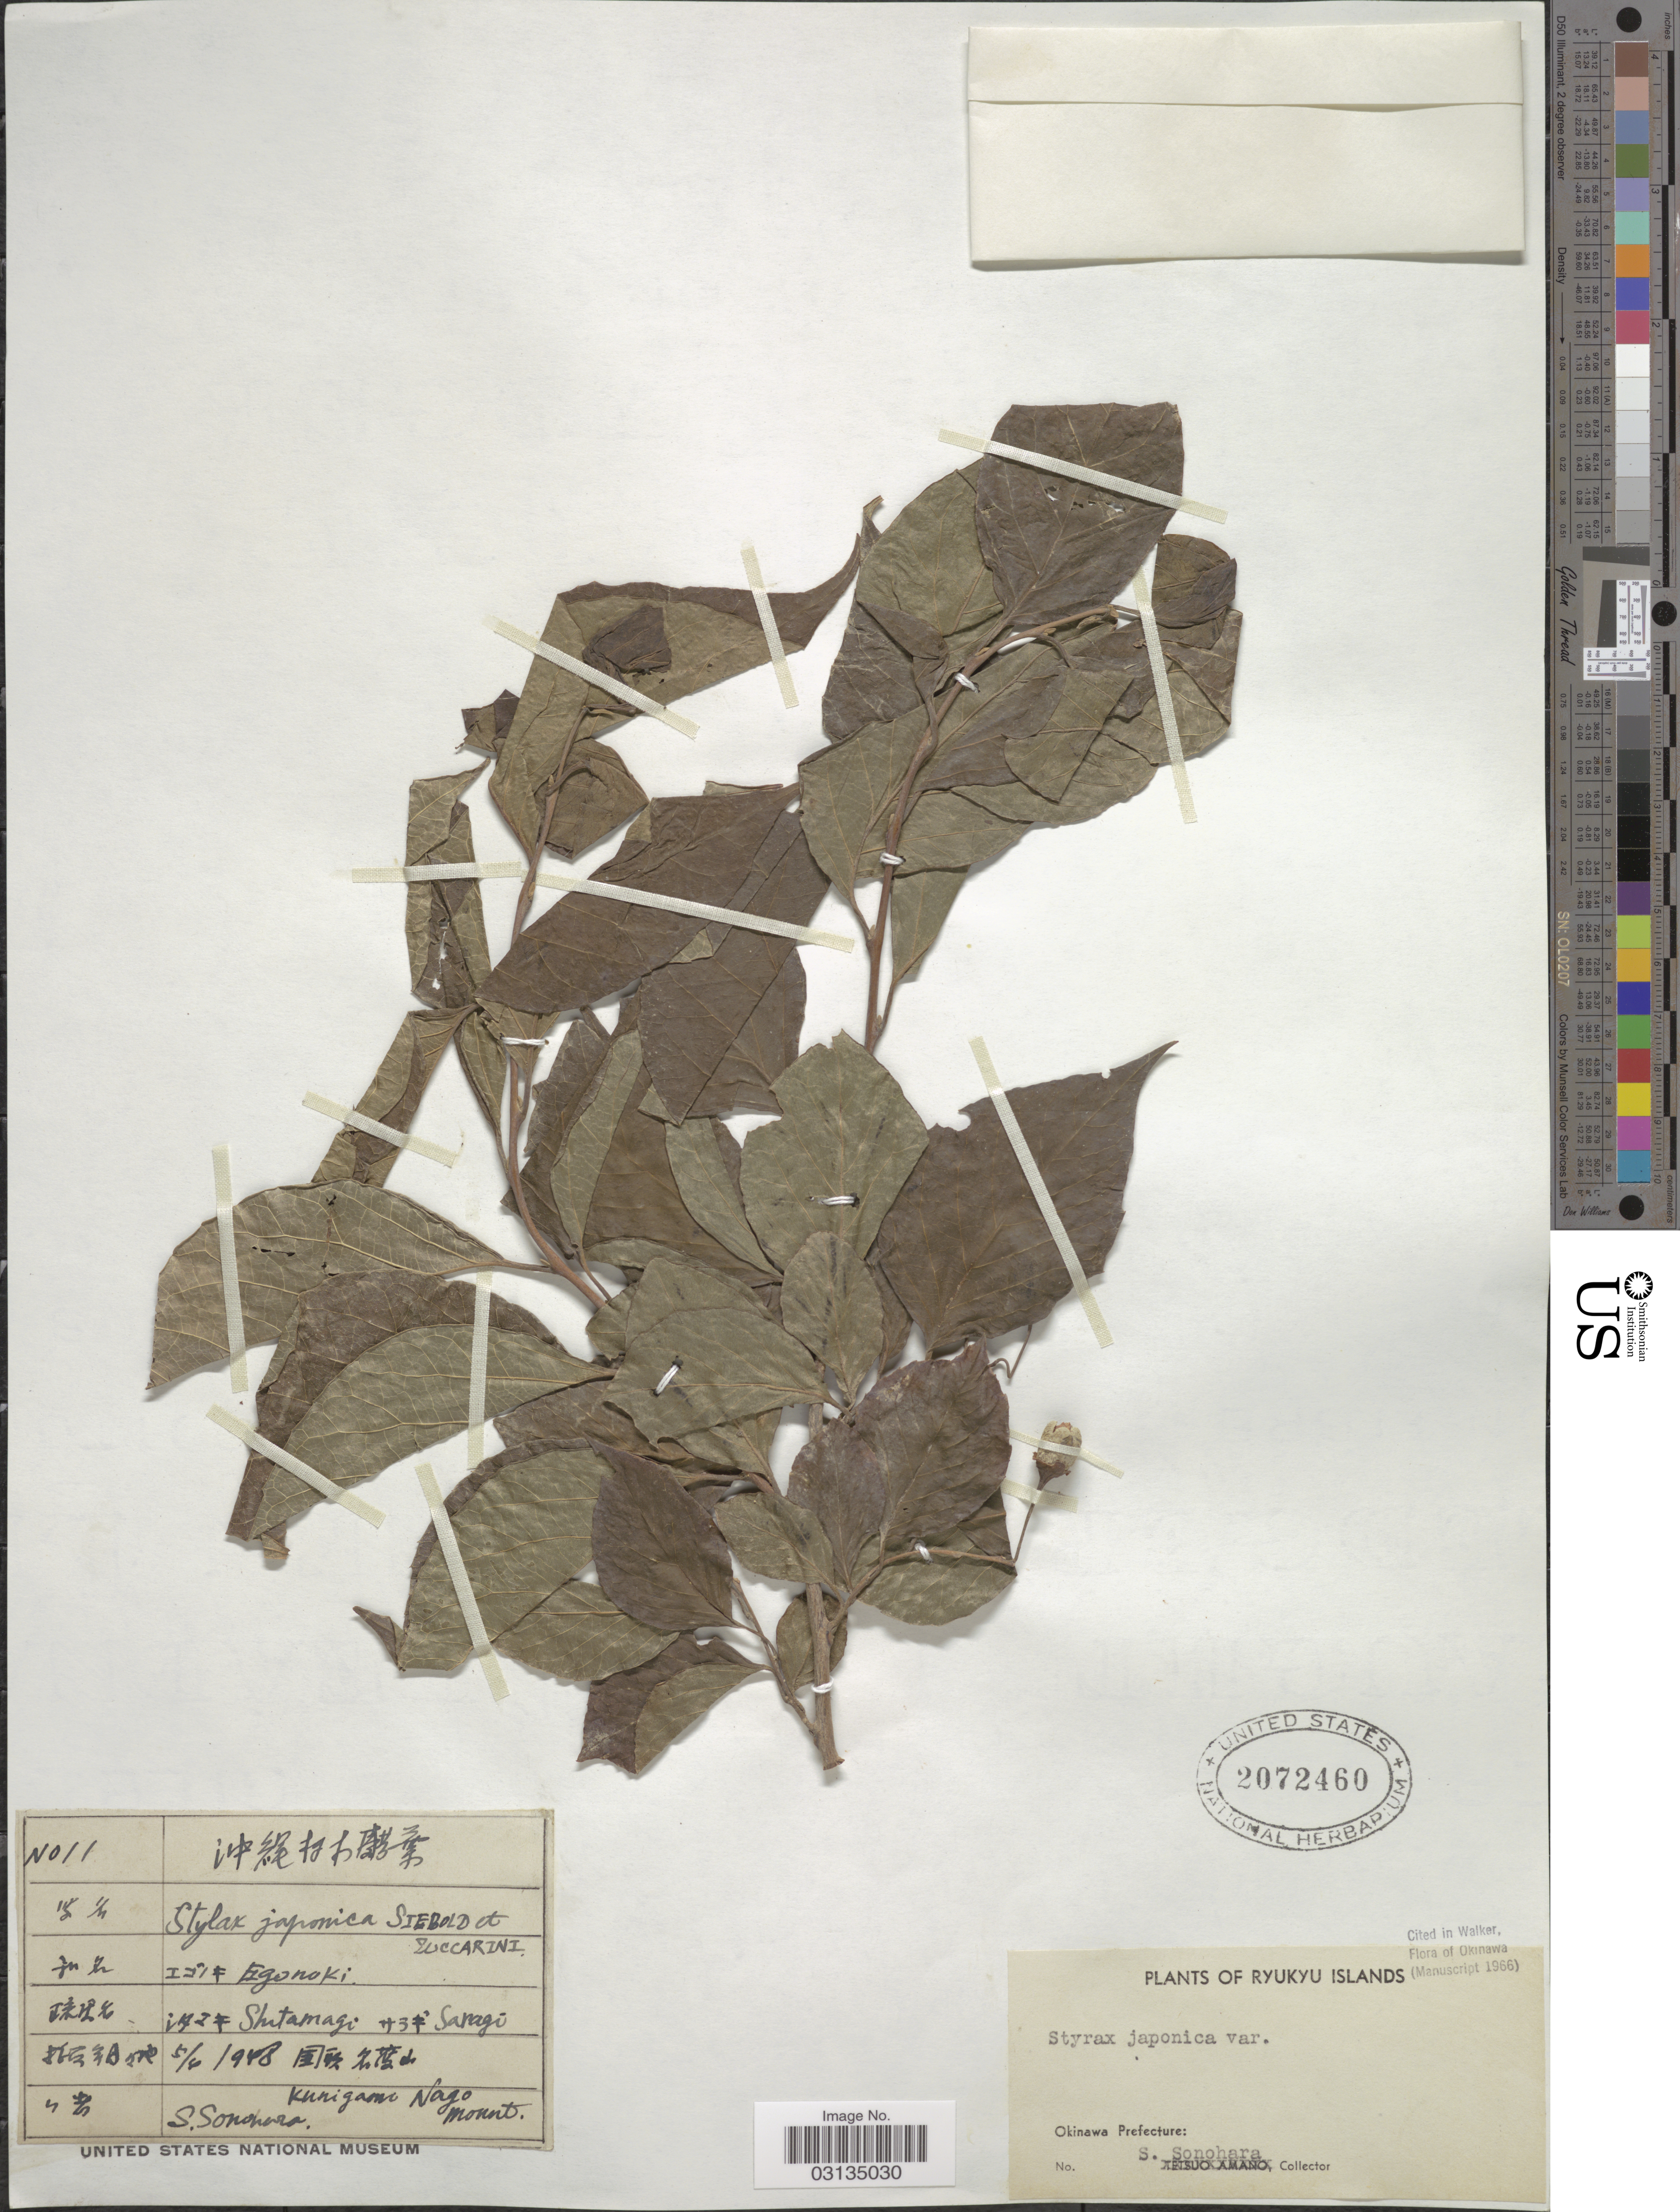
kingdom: Plantae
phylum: Tracheophyta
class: Magnoliopsida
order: Ericales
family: Styracaceae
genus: Styrax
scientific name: Styrax japonicus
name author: Siebold & Zucc.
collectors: S. Sonohara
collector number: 11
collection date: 1948-04-05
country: Japan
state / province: Okinawa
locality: Ryukyu Islands, Okinawa Prefecture: Kunigami Nago Mount.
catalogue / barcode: US 2072460